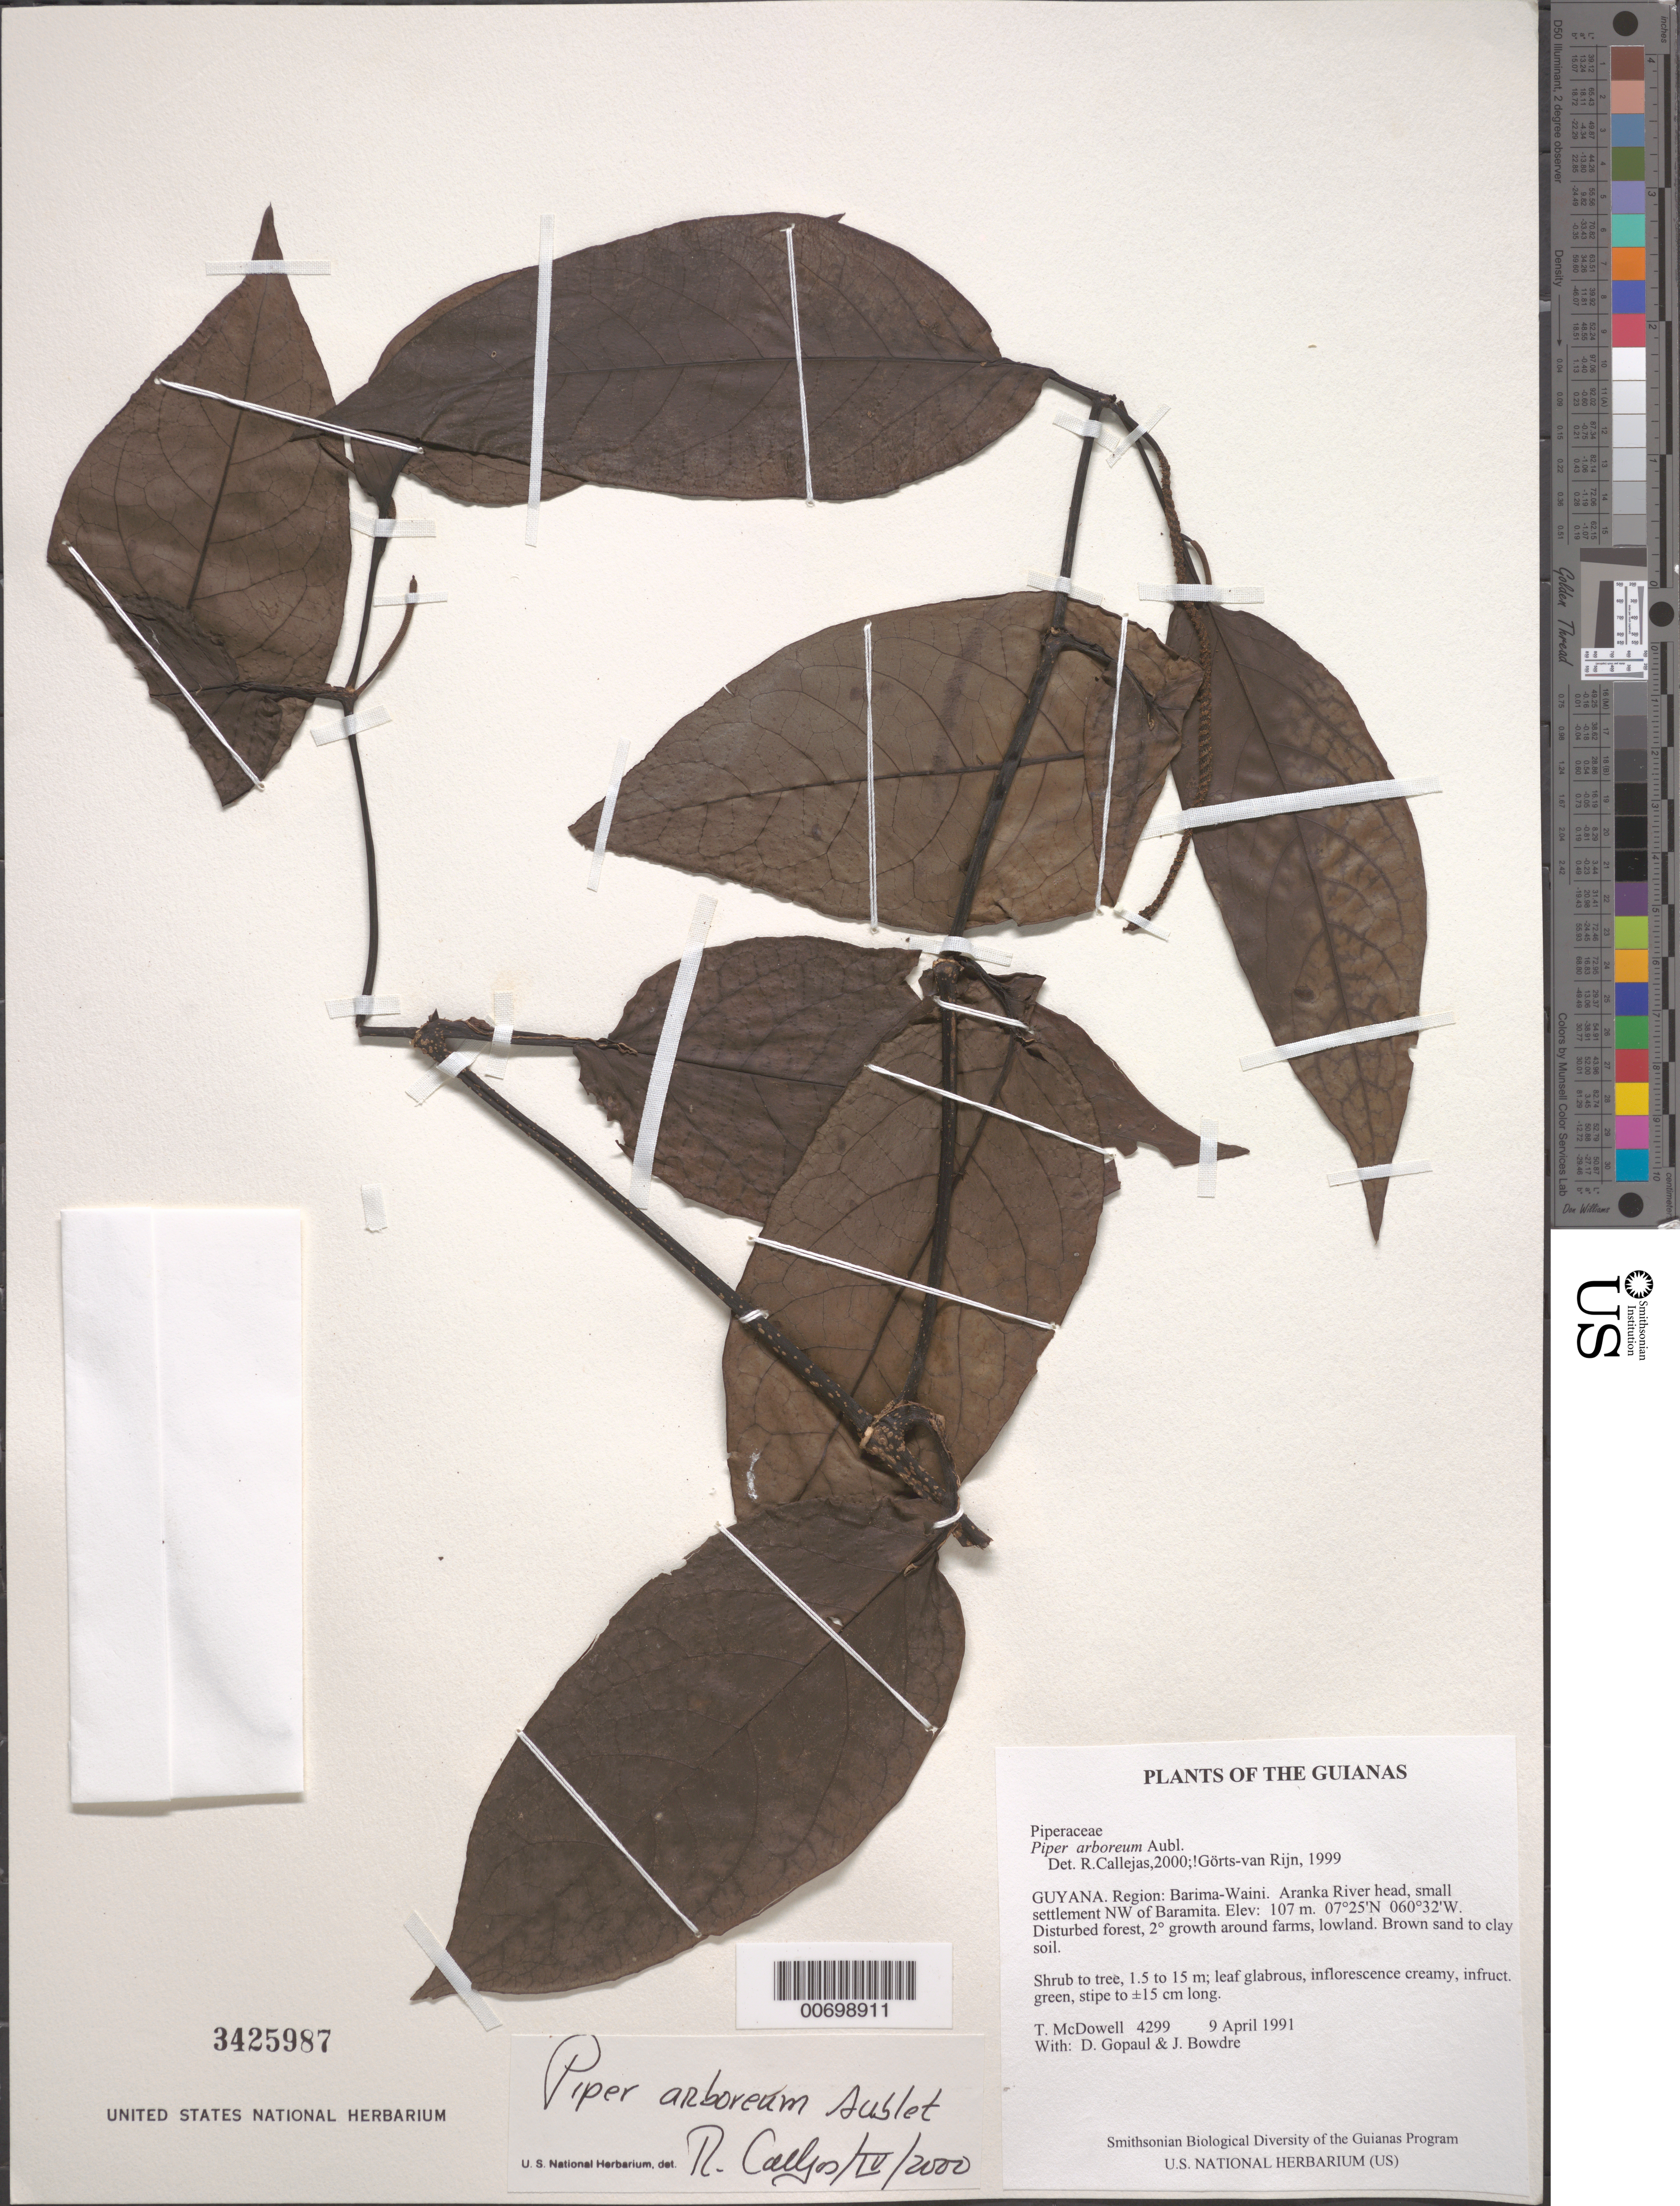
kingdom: Plantae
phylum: Tracheophyta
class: Magnoliopsida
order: Piperales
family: Piperaceae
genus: Piper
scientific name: Piper arboreum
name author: Aubl.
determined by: Görts-van Rijn, A. R. A.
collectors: T. McDowell, D. Gopaul & J. Bowdre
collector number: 4299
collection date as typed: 9 April 1991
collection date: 1991-04-09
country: Guyana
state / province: Barima-Waini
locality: Aranka River head, small settlement NW of Baramita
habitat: Disturbed forest, secondary growth around farms, lowland. Brown sand to clay soil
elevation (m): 107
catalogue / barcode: US 3425987